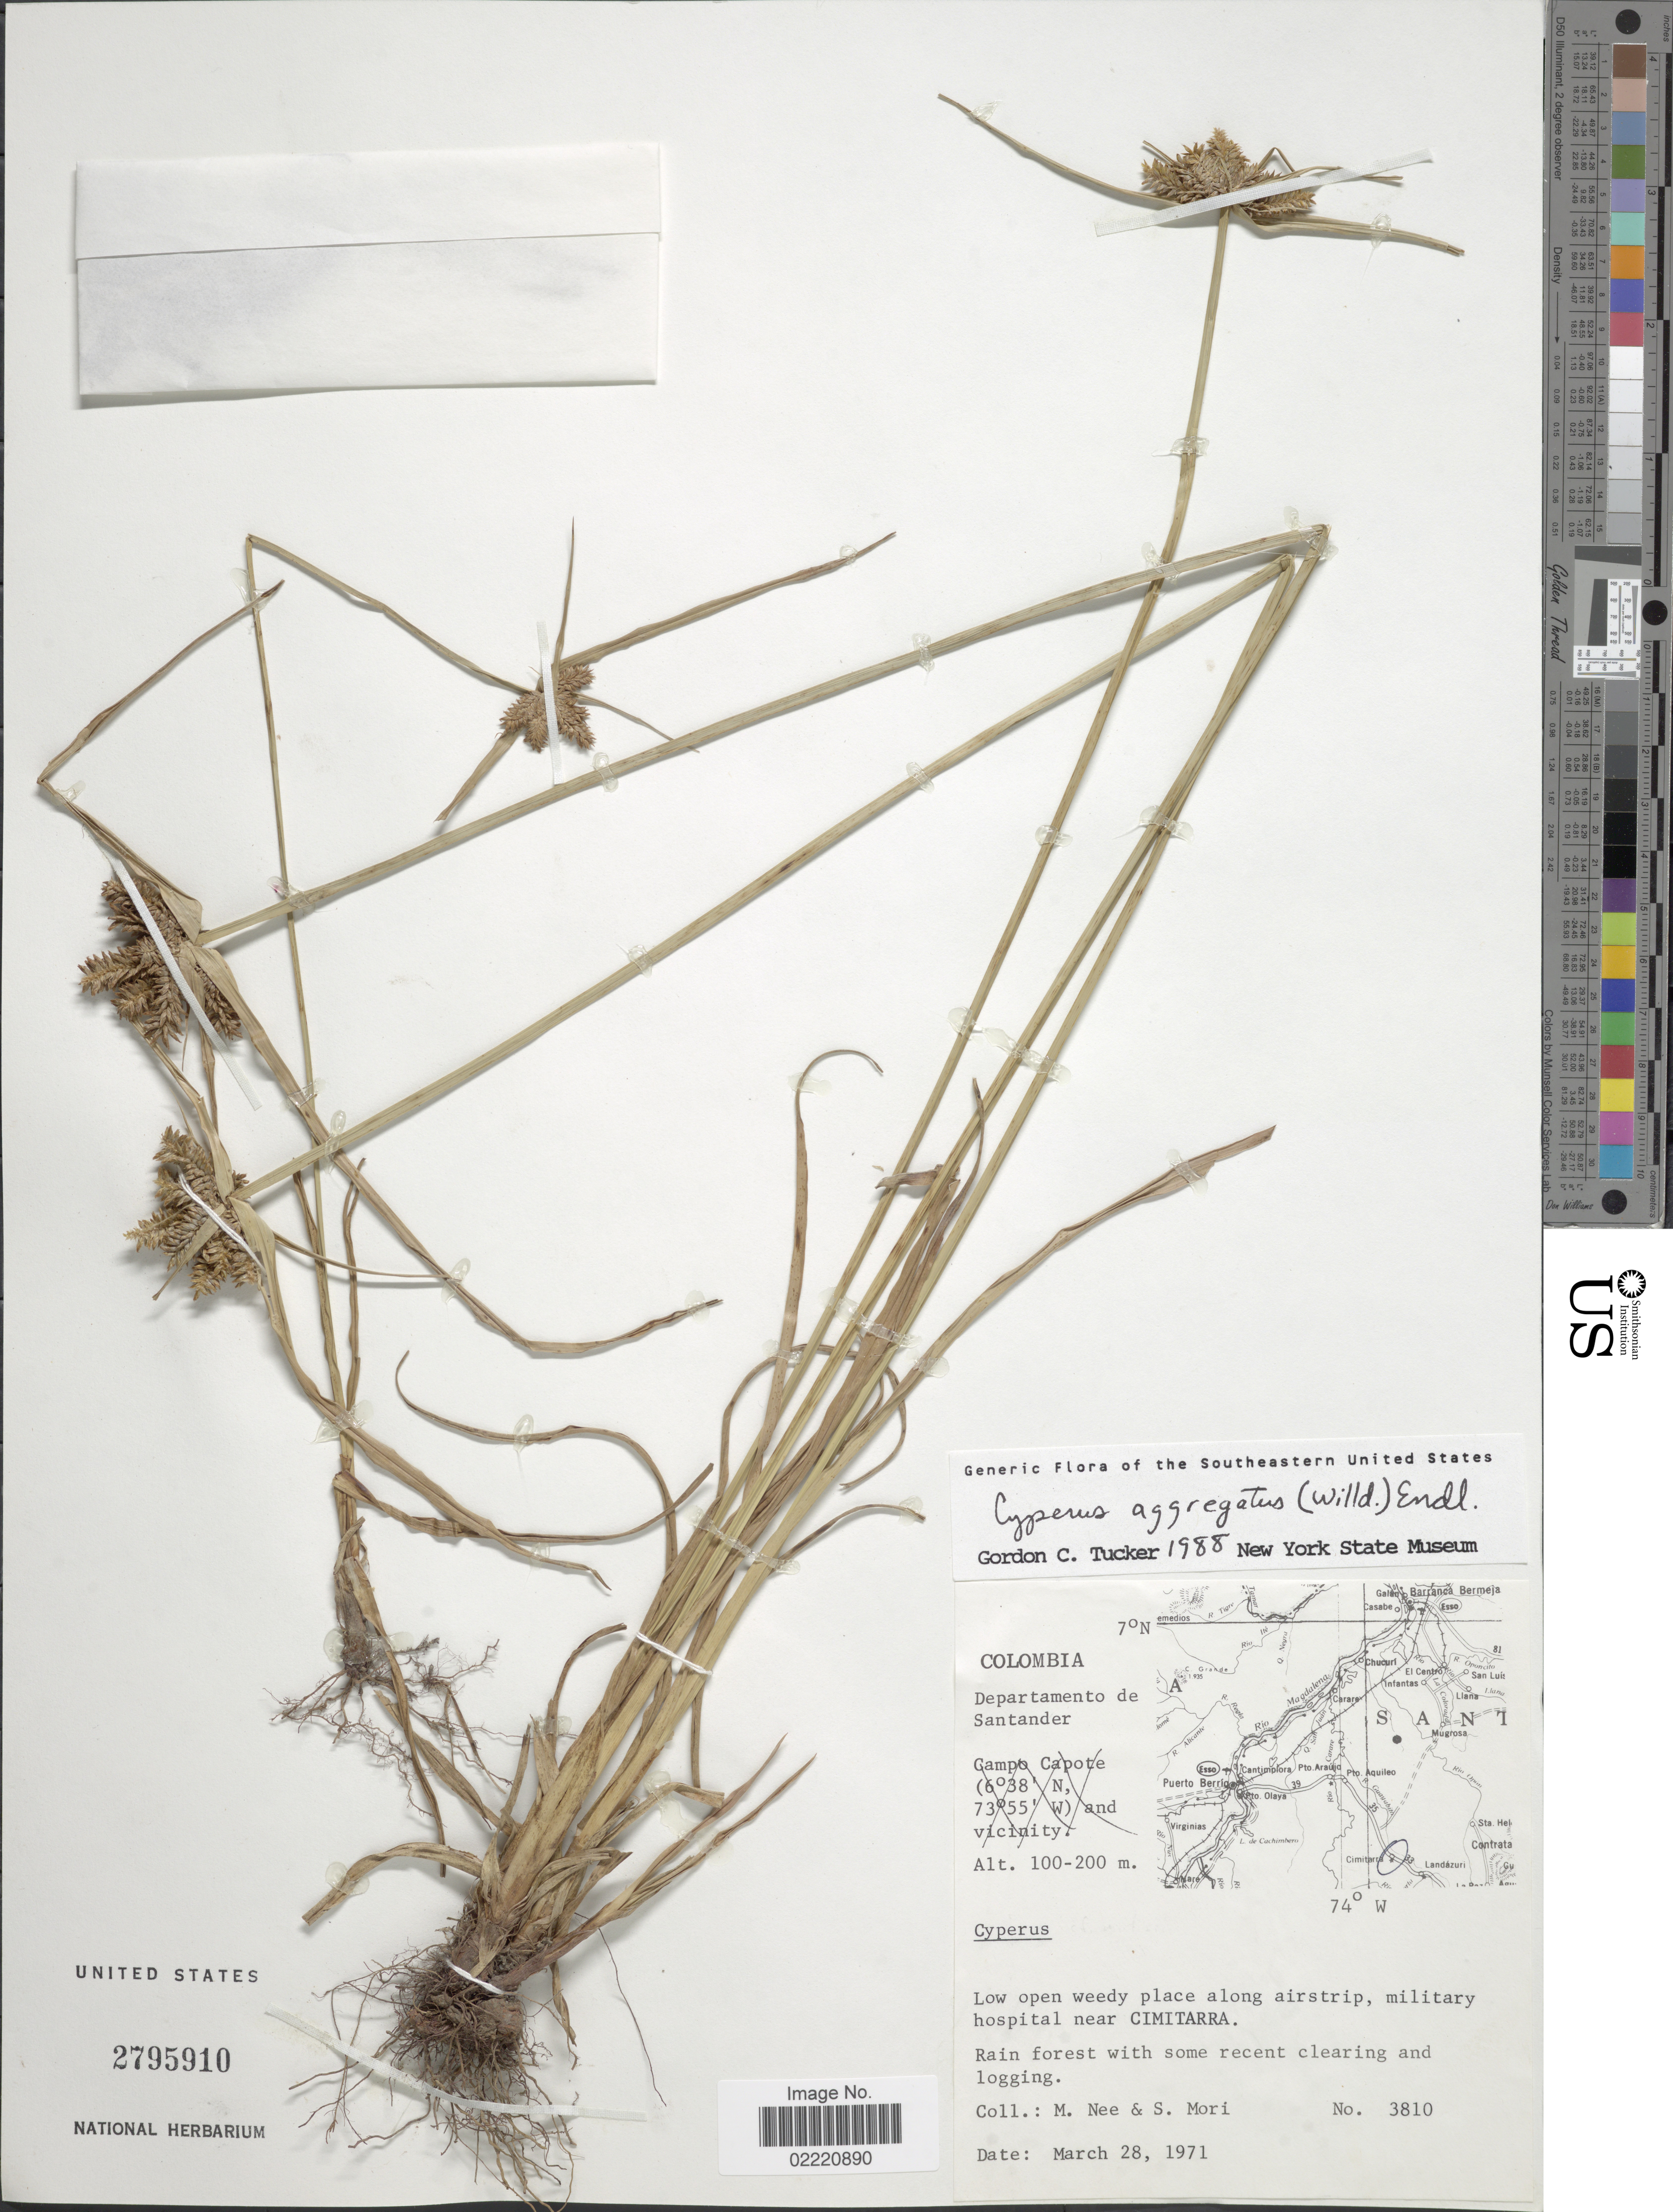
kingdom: Plantae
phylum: Tracheophyta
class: Liliopsida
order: Poales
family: Cyperaceae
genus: Cyperus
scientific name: Cyperus aggregatus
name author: (Willd.) Endl.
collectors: M. Nee & S. Mori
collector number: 3810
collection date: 1971-03-28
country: Colombia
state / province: Santander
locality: Low open weedy place along airstrip, military hospital near CIMITARRA, rain forest with some recent clearing and logging.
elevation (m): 100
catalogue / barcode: US 2795910